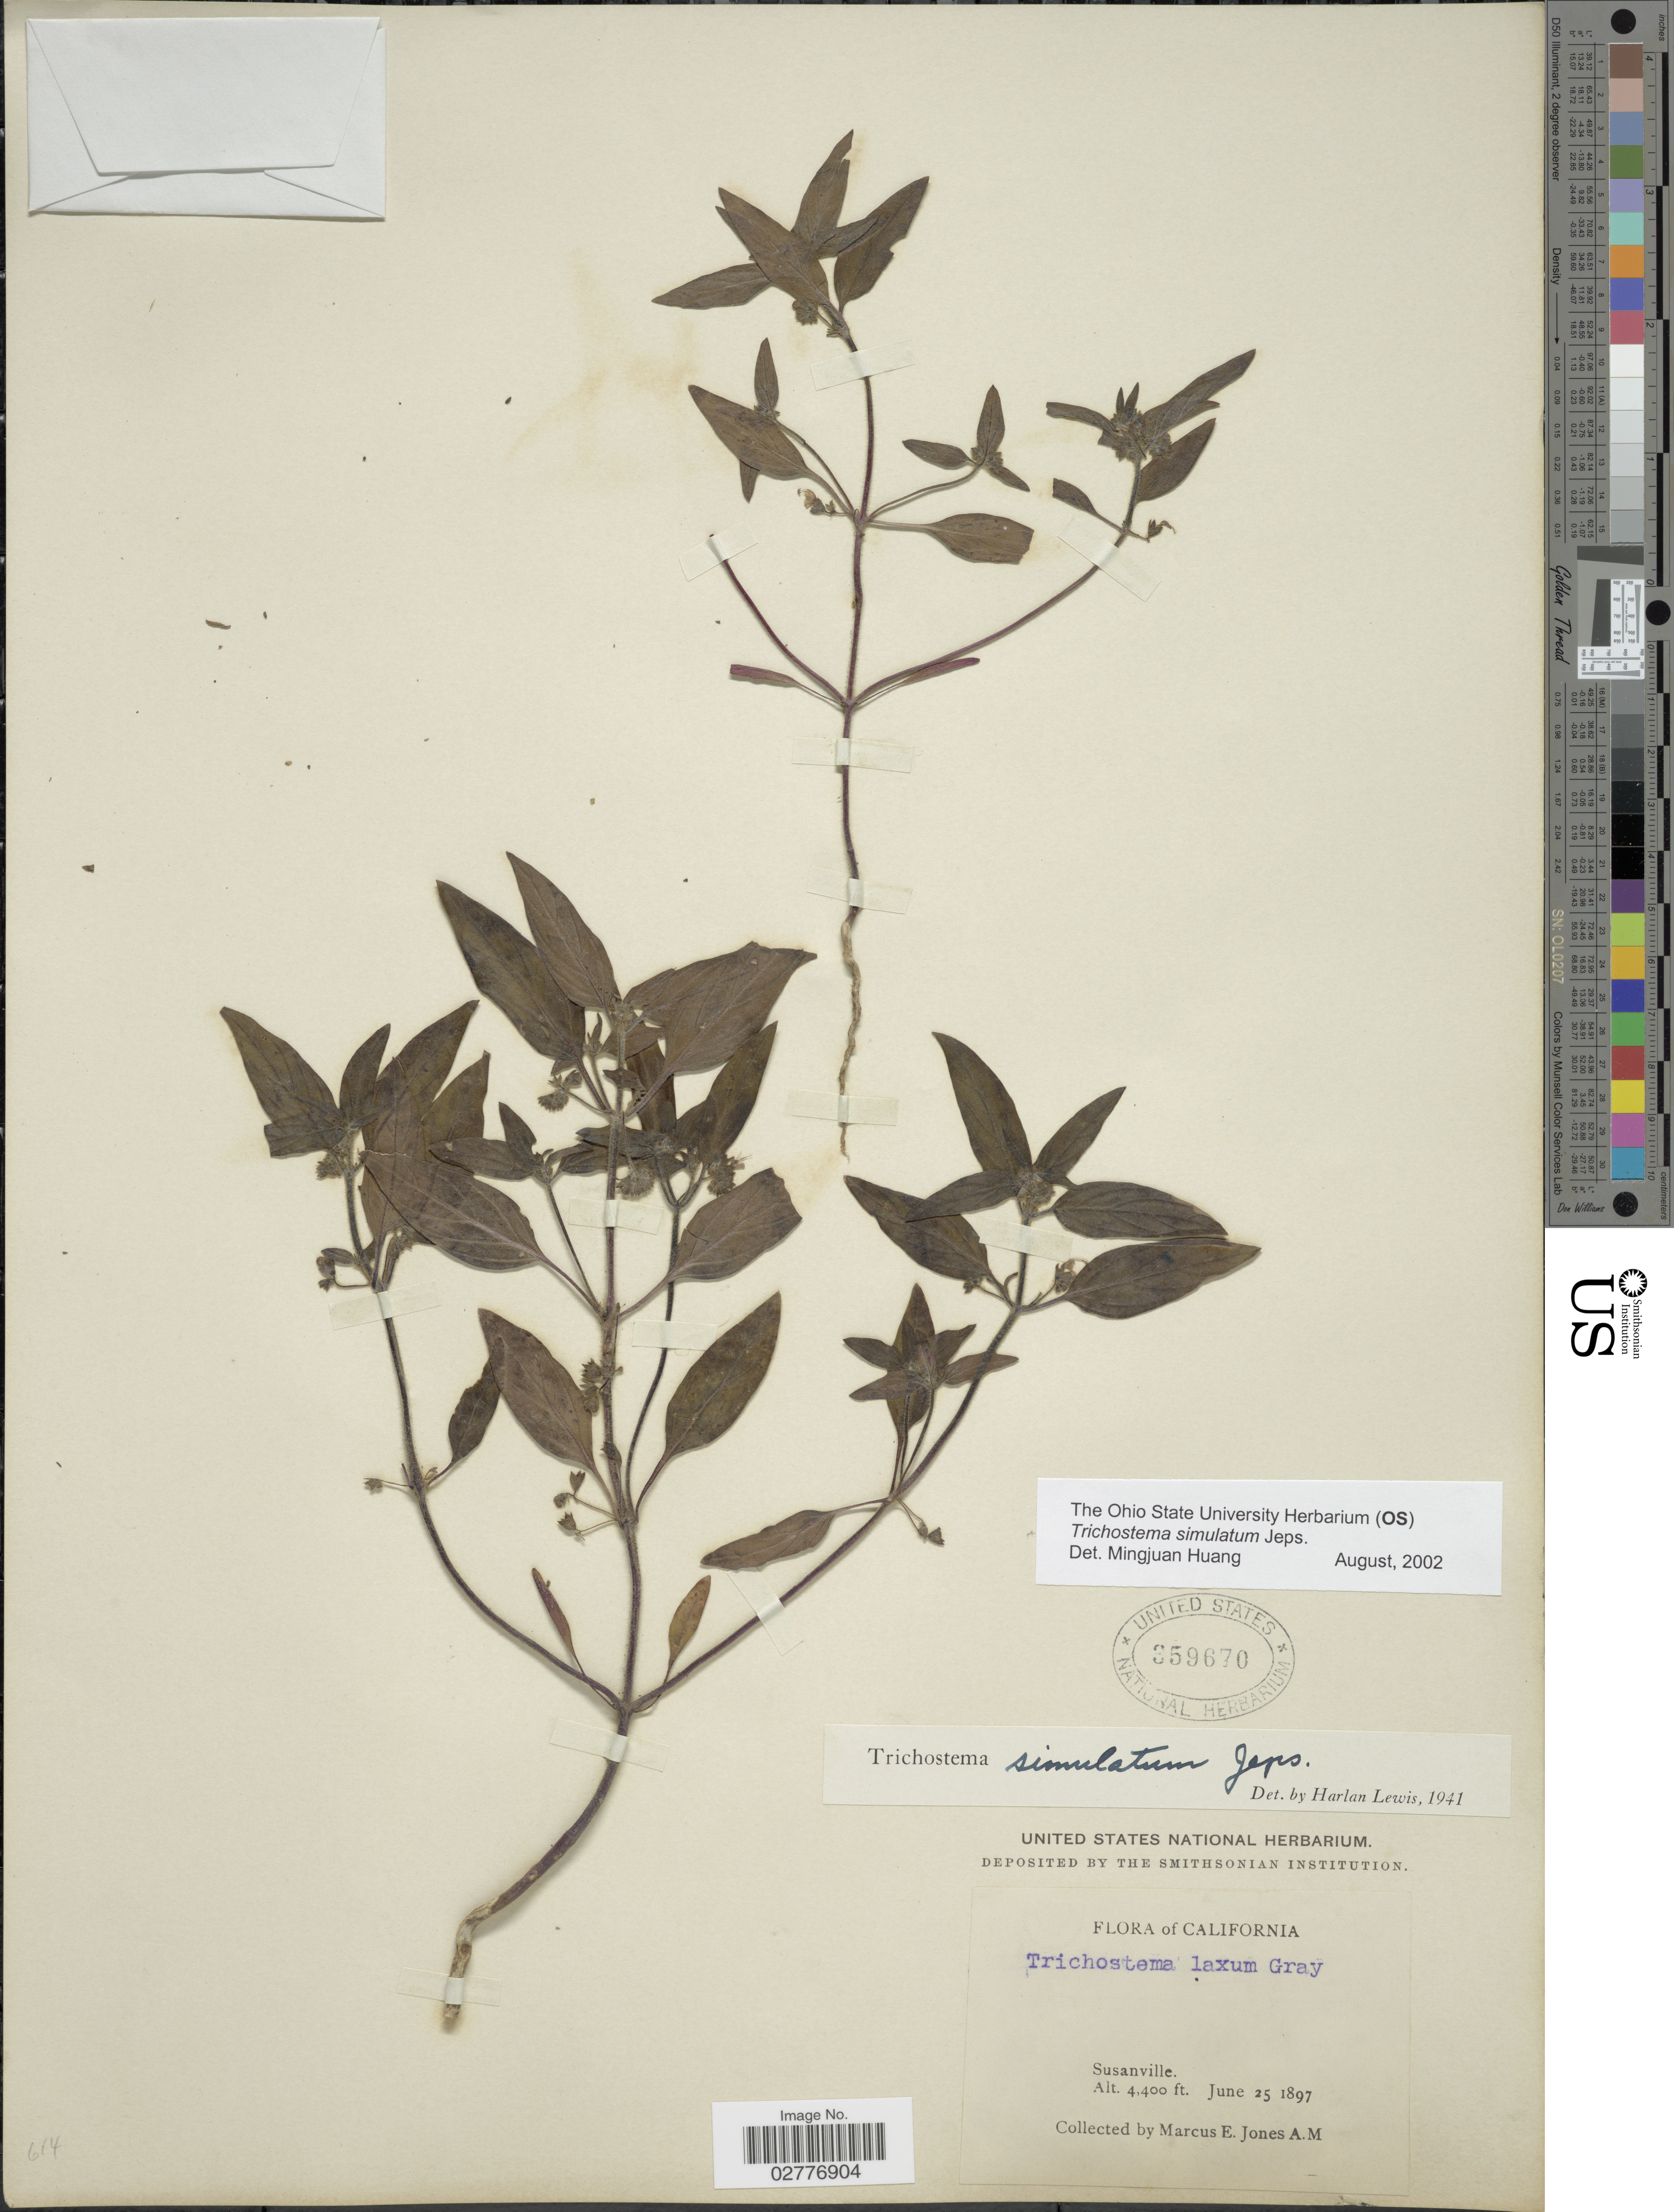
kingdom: Plantae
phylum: Tracheophyta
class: Magnoliopsida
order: Lamiales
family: Lamiaceae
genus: Trichostema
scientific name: Trichostema simulatum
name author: Jeps.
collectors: M. E. Jones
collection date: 1897-06-25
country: United States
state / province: California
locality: Susanville.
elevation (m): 1341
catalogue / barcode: US 359670